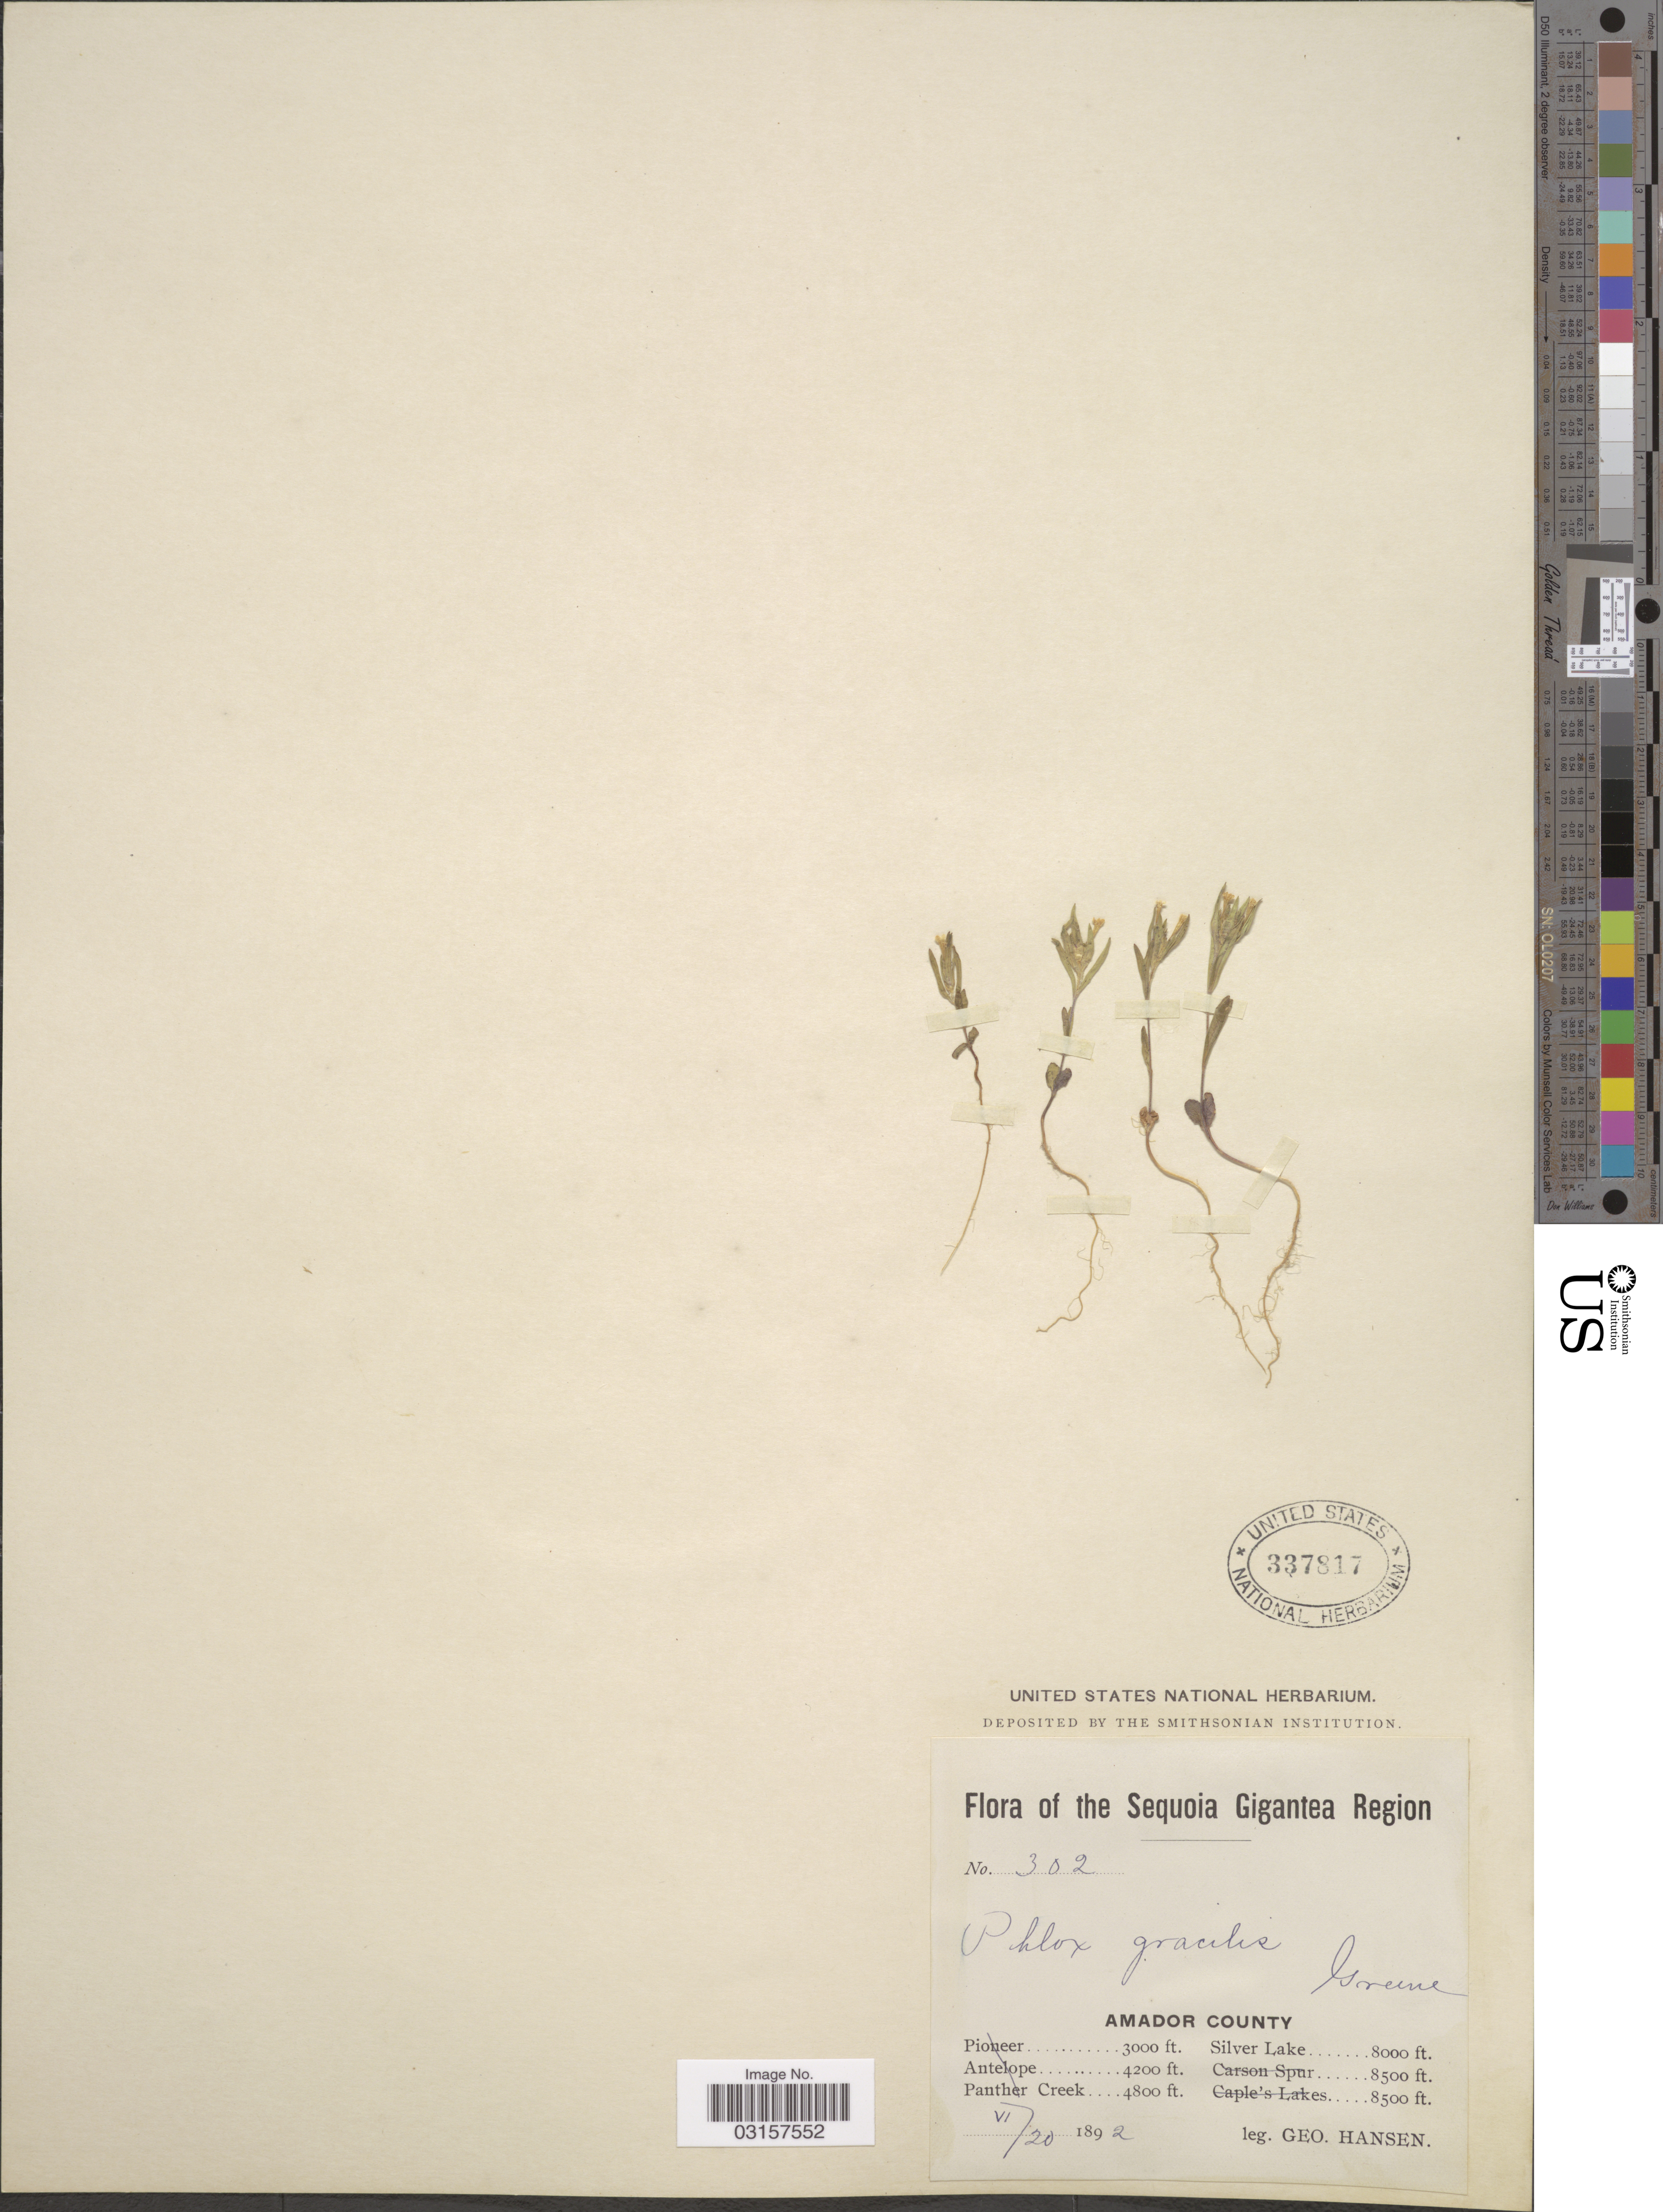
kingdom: Plantae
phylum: Tracheophyta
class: Magnoliopsida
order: Ericales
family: Polemoniaceae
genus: Microsteris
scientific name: Microsteris gracilis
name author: (Hook.) Greene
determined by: (US) Smithsonian Institution - National Museum of Natural History - Department of Botany (UNITED STATES)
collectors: G. Hansen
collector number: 302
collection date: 1892-06-20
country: United States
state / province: California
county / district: Amador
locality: Sequoia Gigantea Region, Amador County, Silver Lake.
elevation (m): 2591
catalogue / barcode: US 337817